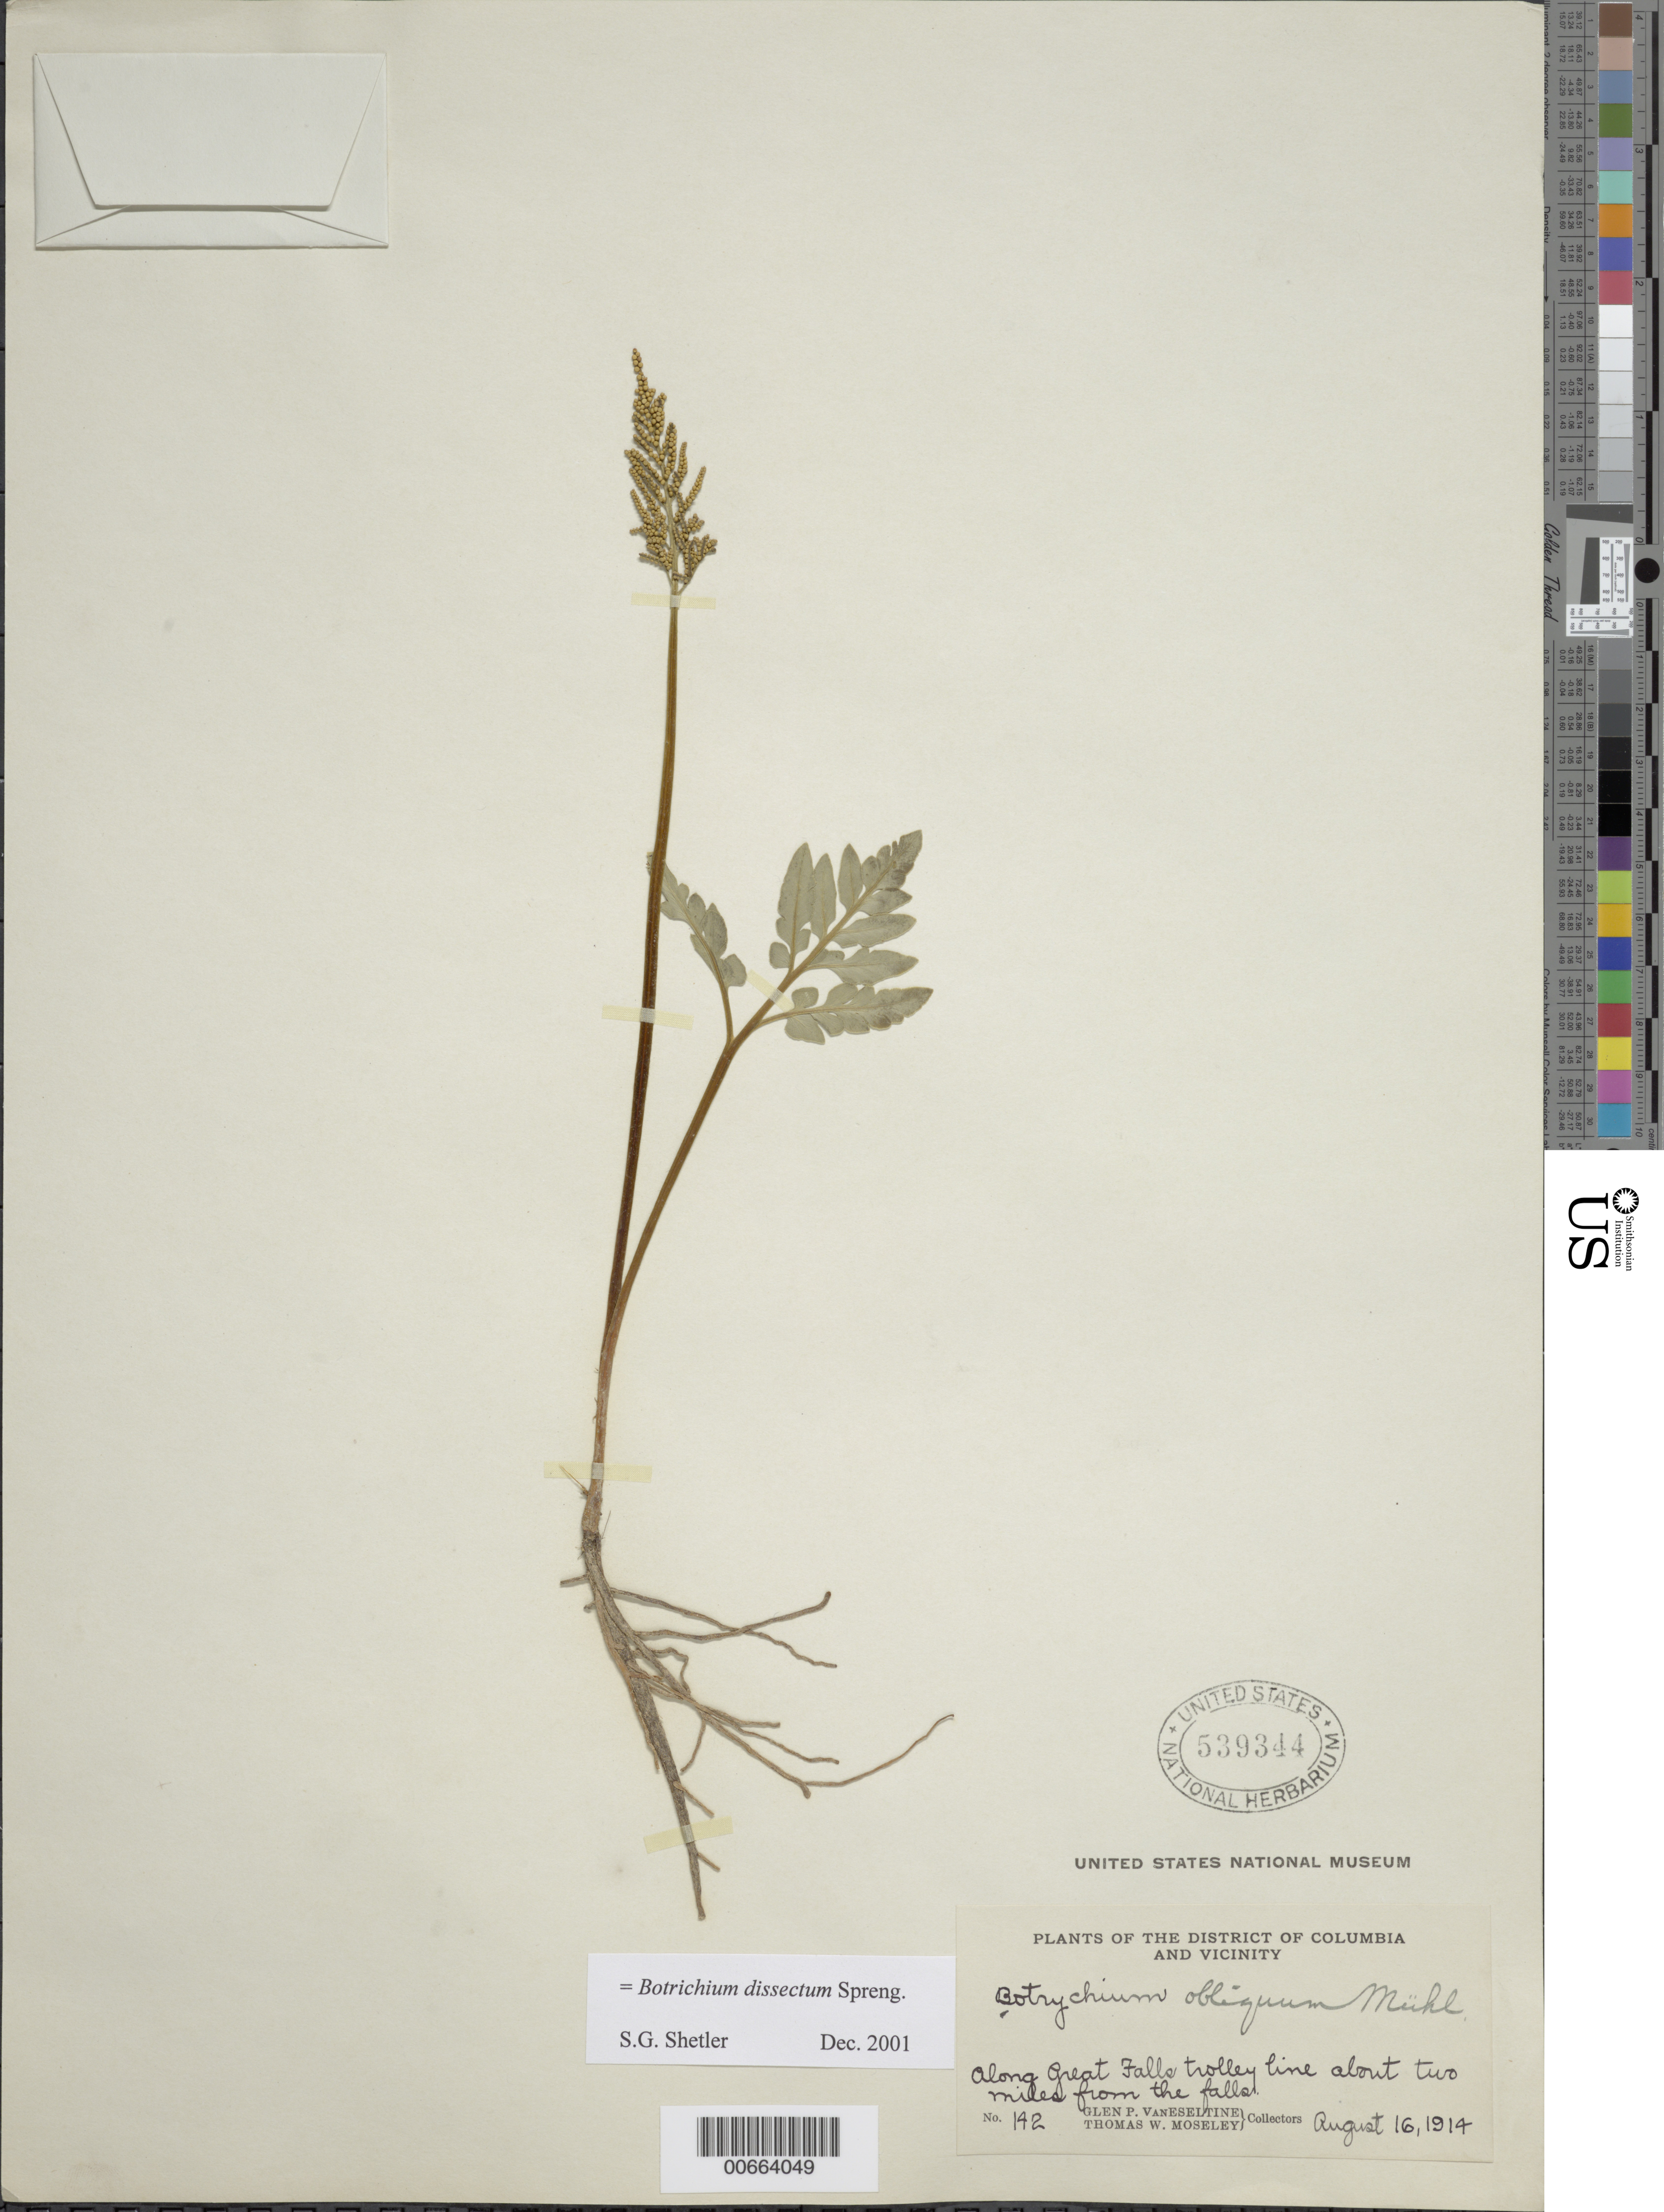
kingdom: Plantae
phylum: Tracheophyta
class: Polypodiopsida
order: Ophioglossales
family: Ophioglossaceae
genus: Botrychium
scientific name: Botrychium dissectum var. obliquum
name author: Clute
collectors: G. P. Van Eseltine & T. Moseley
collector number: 142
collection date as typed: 16 Aug 1914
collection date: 1914-08-16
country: United States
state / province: Maryland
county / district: Montgomery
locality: Along Great Falls trolley line about two miles from the falls.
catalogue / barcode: US 539344